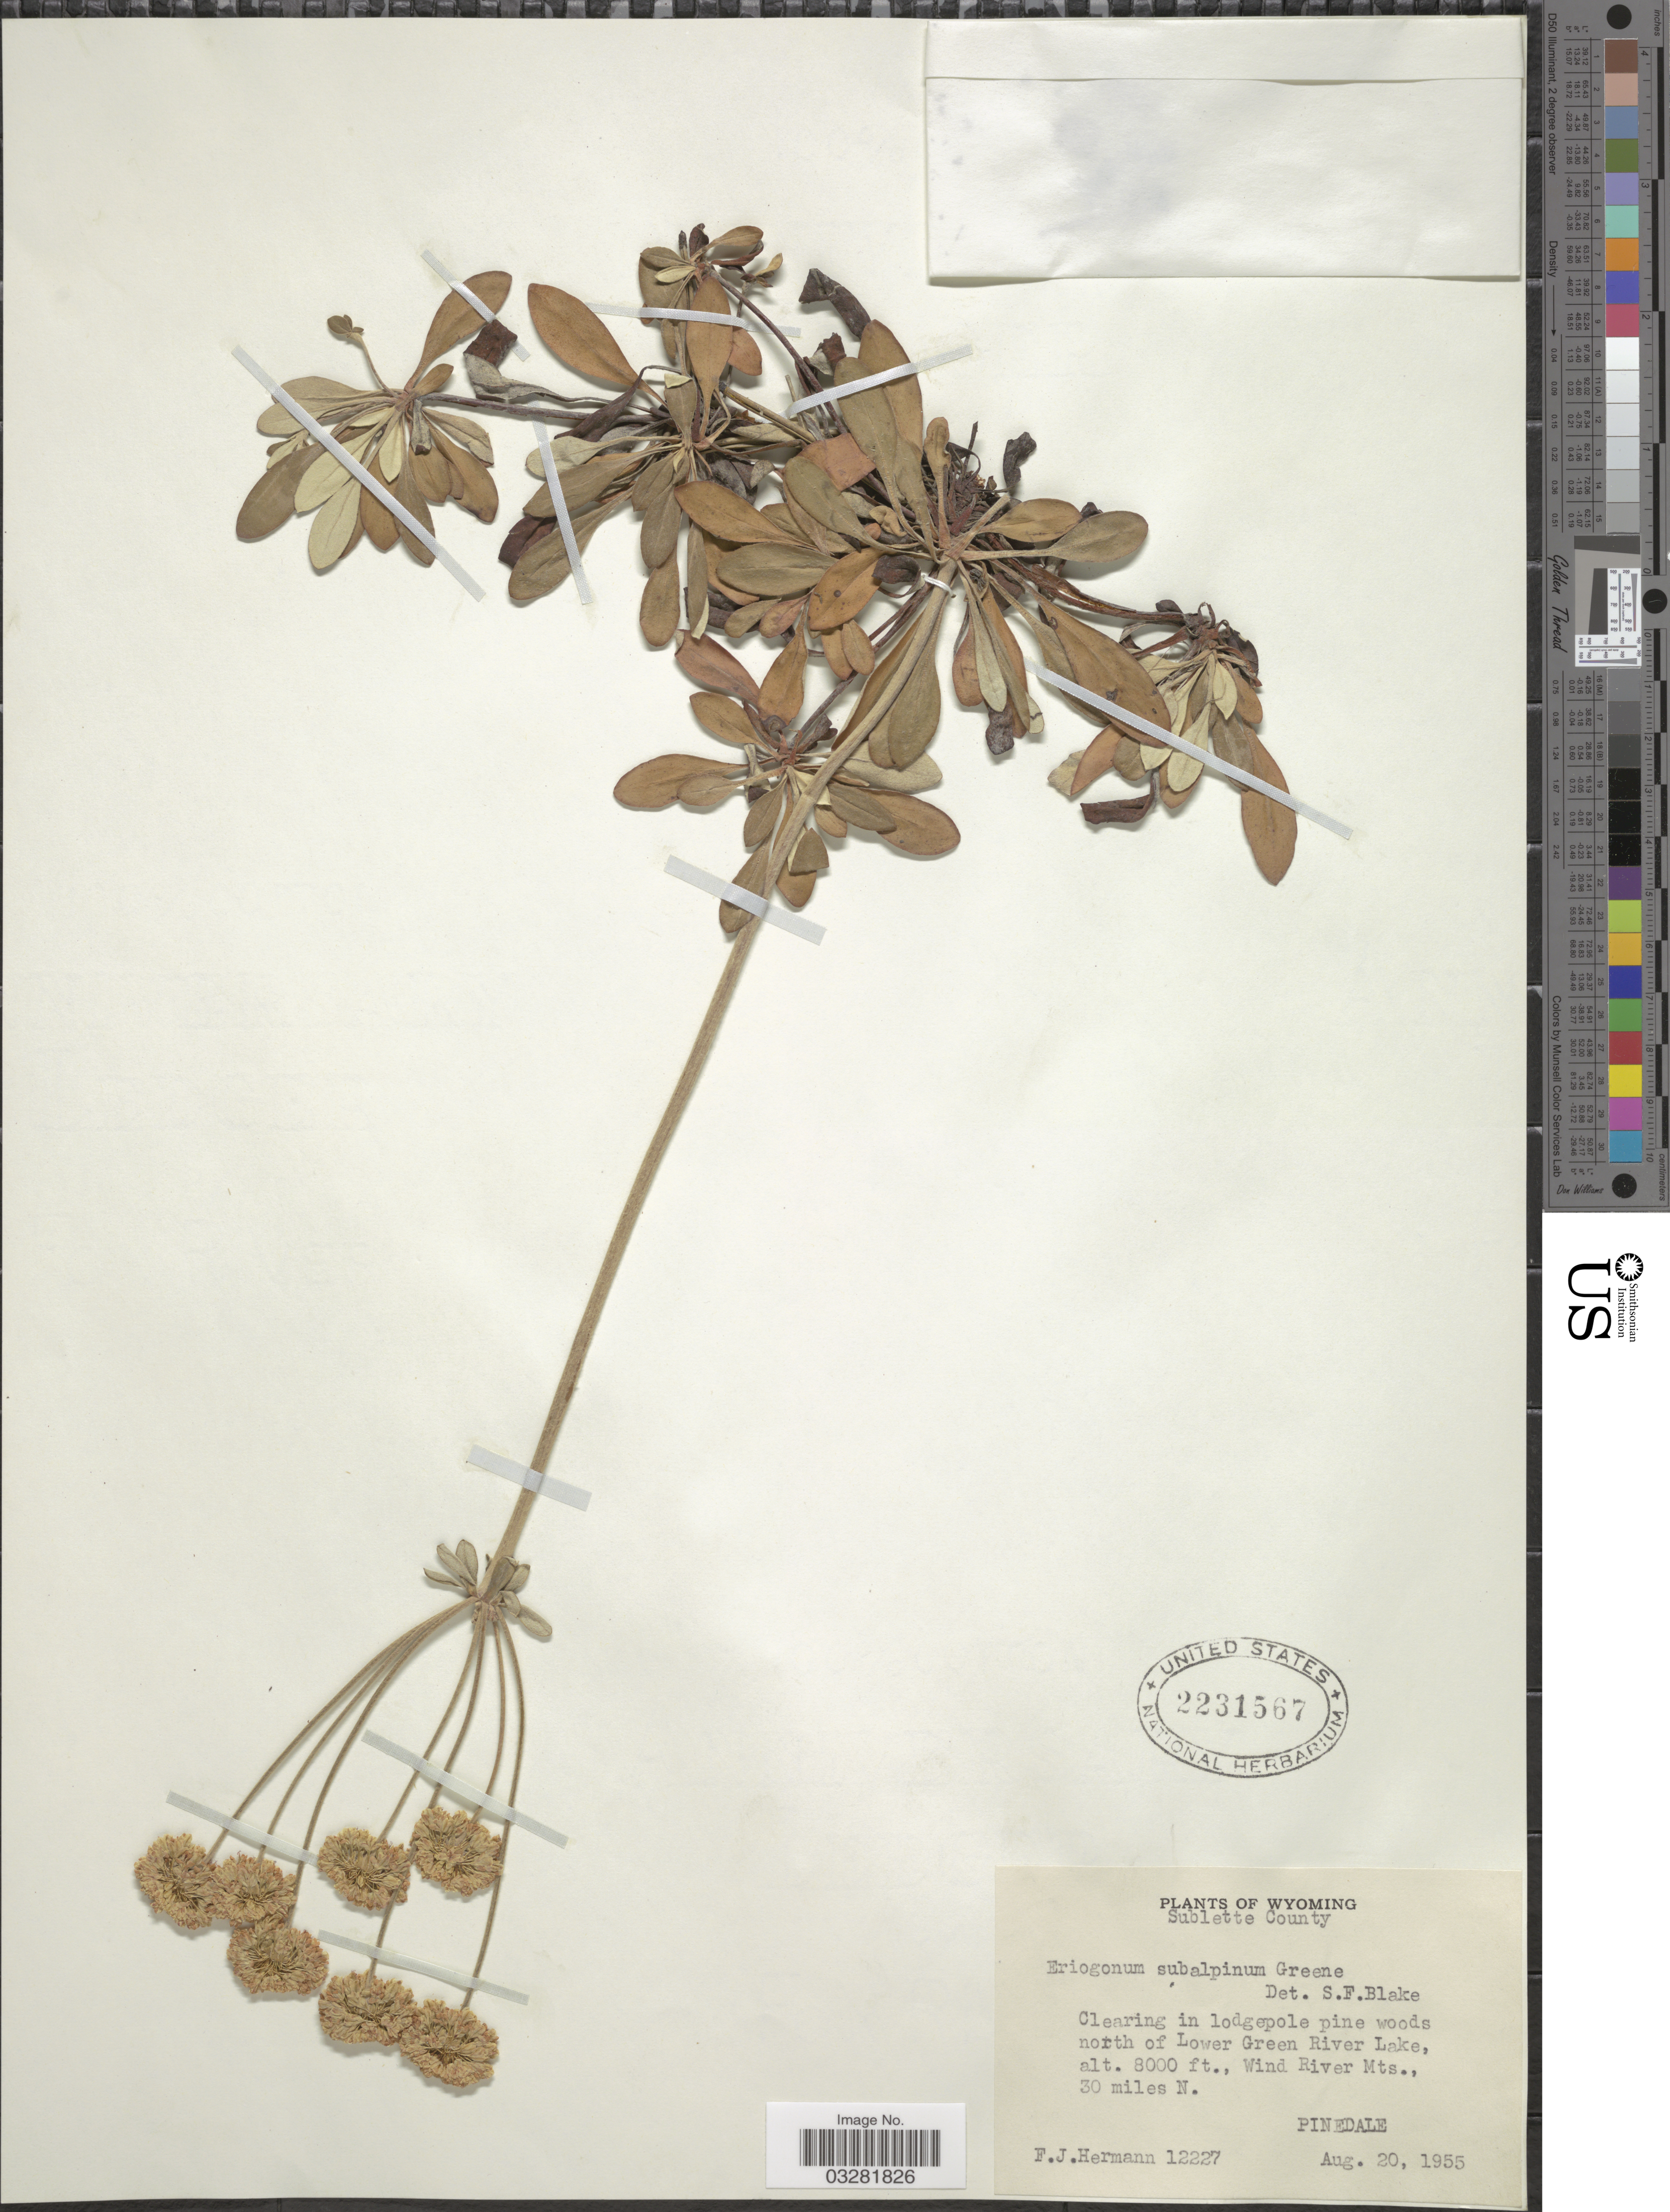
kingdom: Plantae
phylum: Tracheophyta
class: Magnoliopsida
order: Caryophyllales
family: Polygonaceae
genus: Eriogonum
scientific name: Eriogonum umbellatum var. subalpinum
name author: M.E. Jones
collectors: F. J. Hermann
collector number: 12227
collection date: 1955-08-20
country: United States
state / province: Wyoming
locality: Sublette County. Clearing lodgepole pine woods north of Lower Green River Lake. Wind River Mts., 30 miles N. Pinedale.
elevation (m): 2438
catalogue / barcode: US 2231567